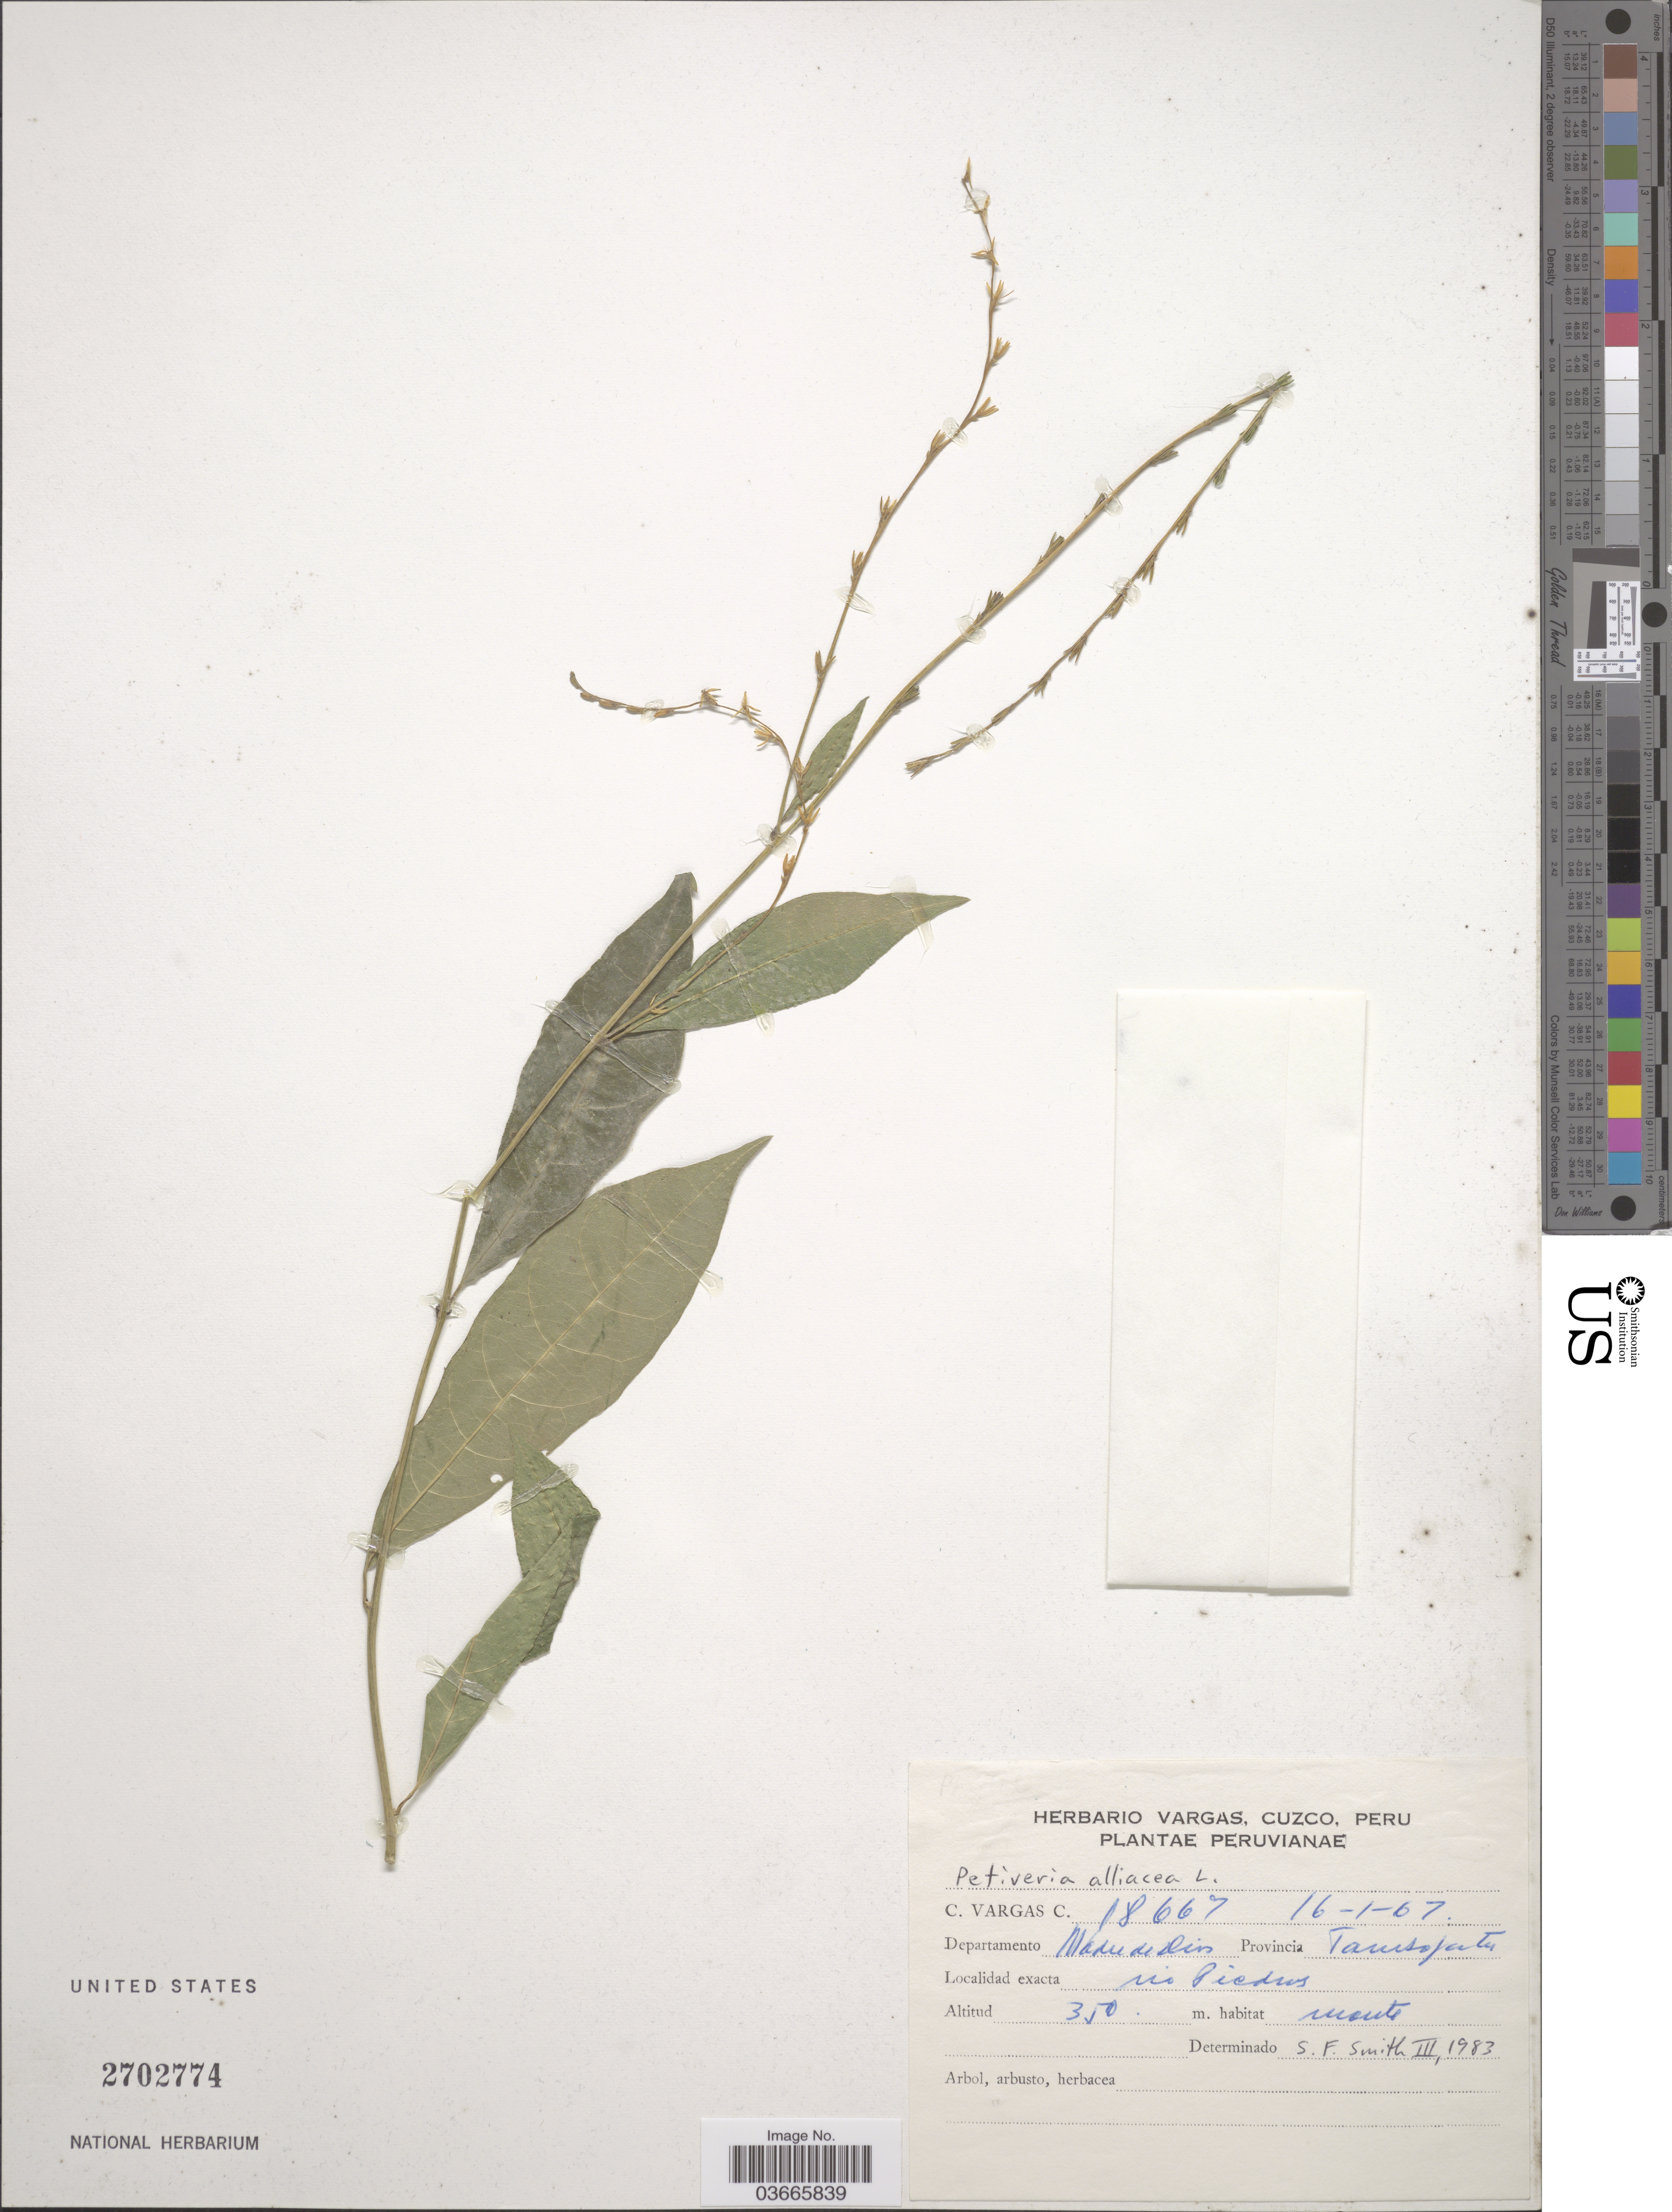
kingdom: Plantae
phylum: Tracheophyta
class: Magnoliopsida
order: Caryophyllales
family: Phytolaccaceae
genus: Petiveria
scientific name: Petiveria alliacea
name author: L.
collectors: C. Vargas Calderón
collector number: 18667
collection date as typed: Transcribed d/m/y: 16/1/67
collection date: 1967-01-16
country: Peru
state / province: Madre de Dios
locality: Departamento Madre de Dios. Provincia Tambopata. Rio Piedras.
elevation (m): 350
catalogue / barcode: US 2702774